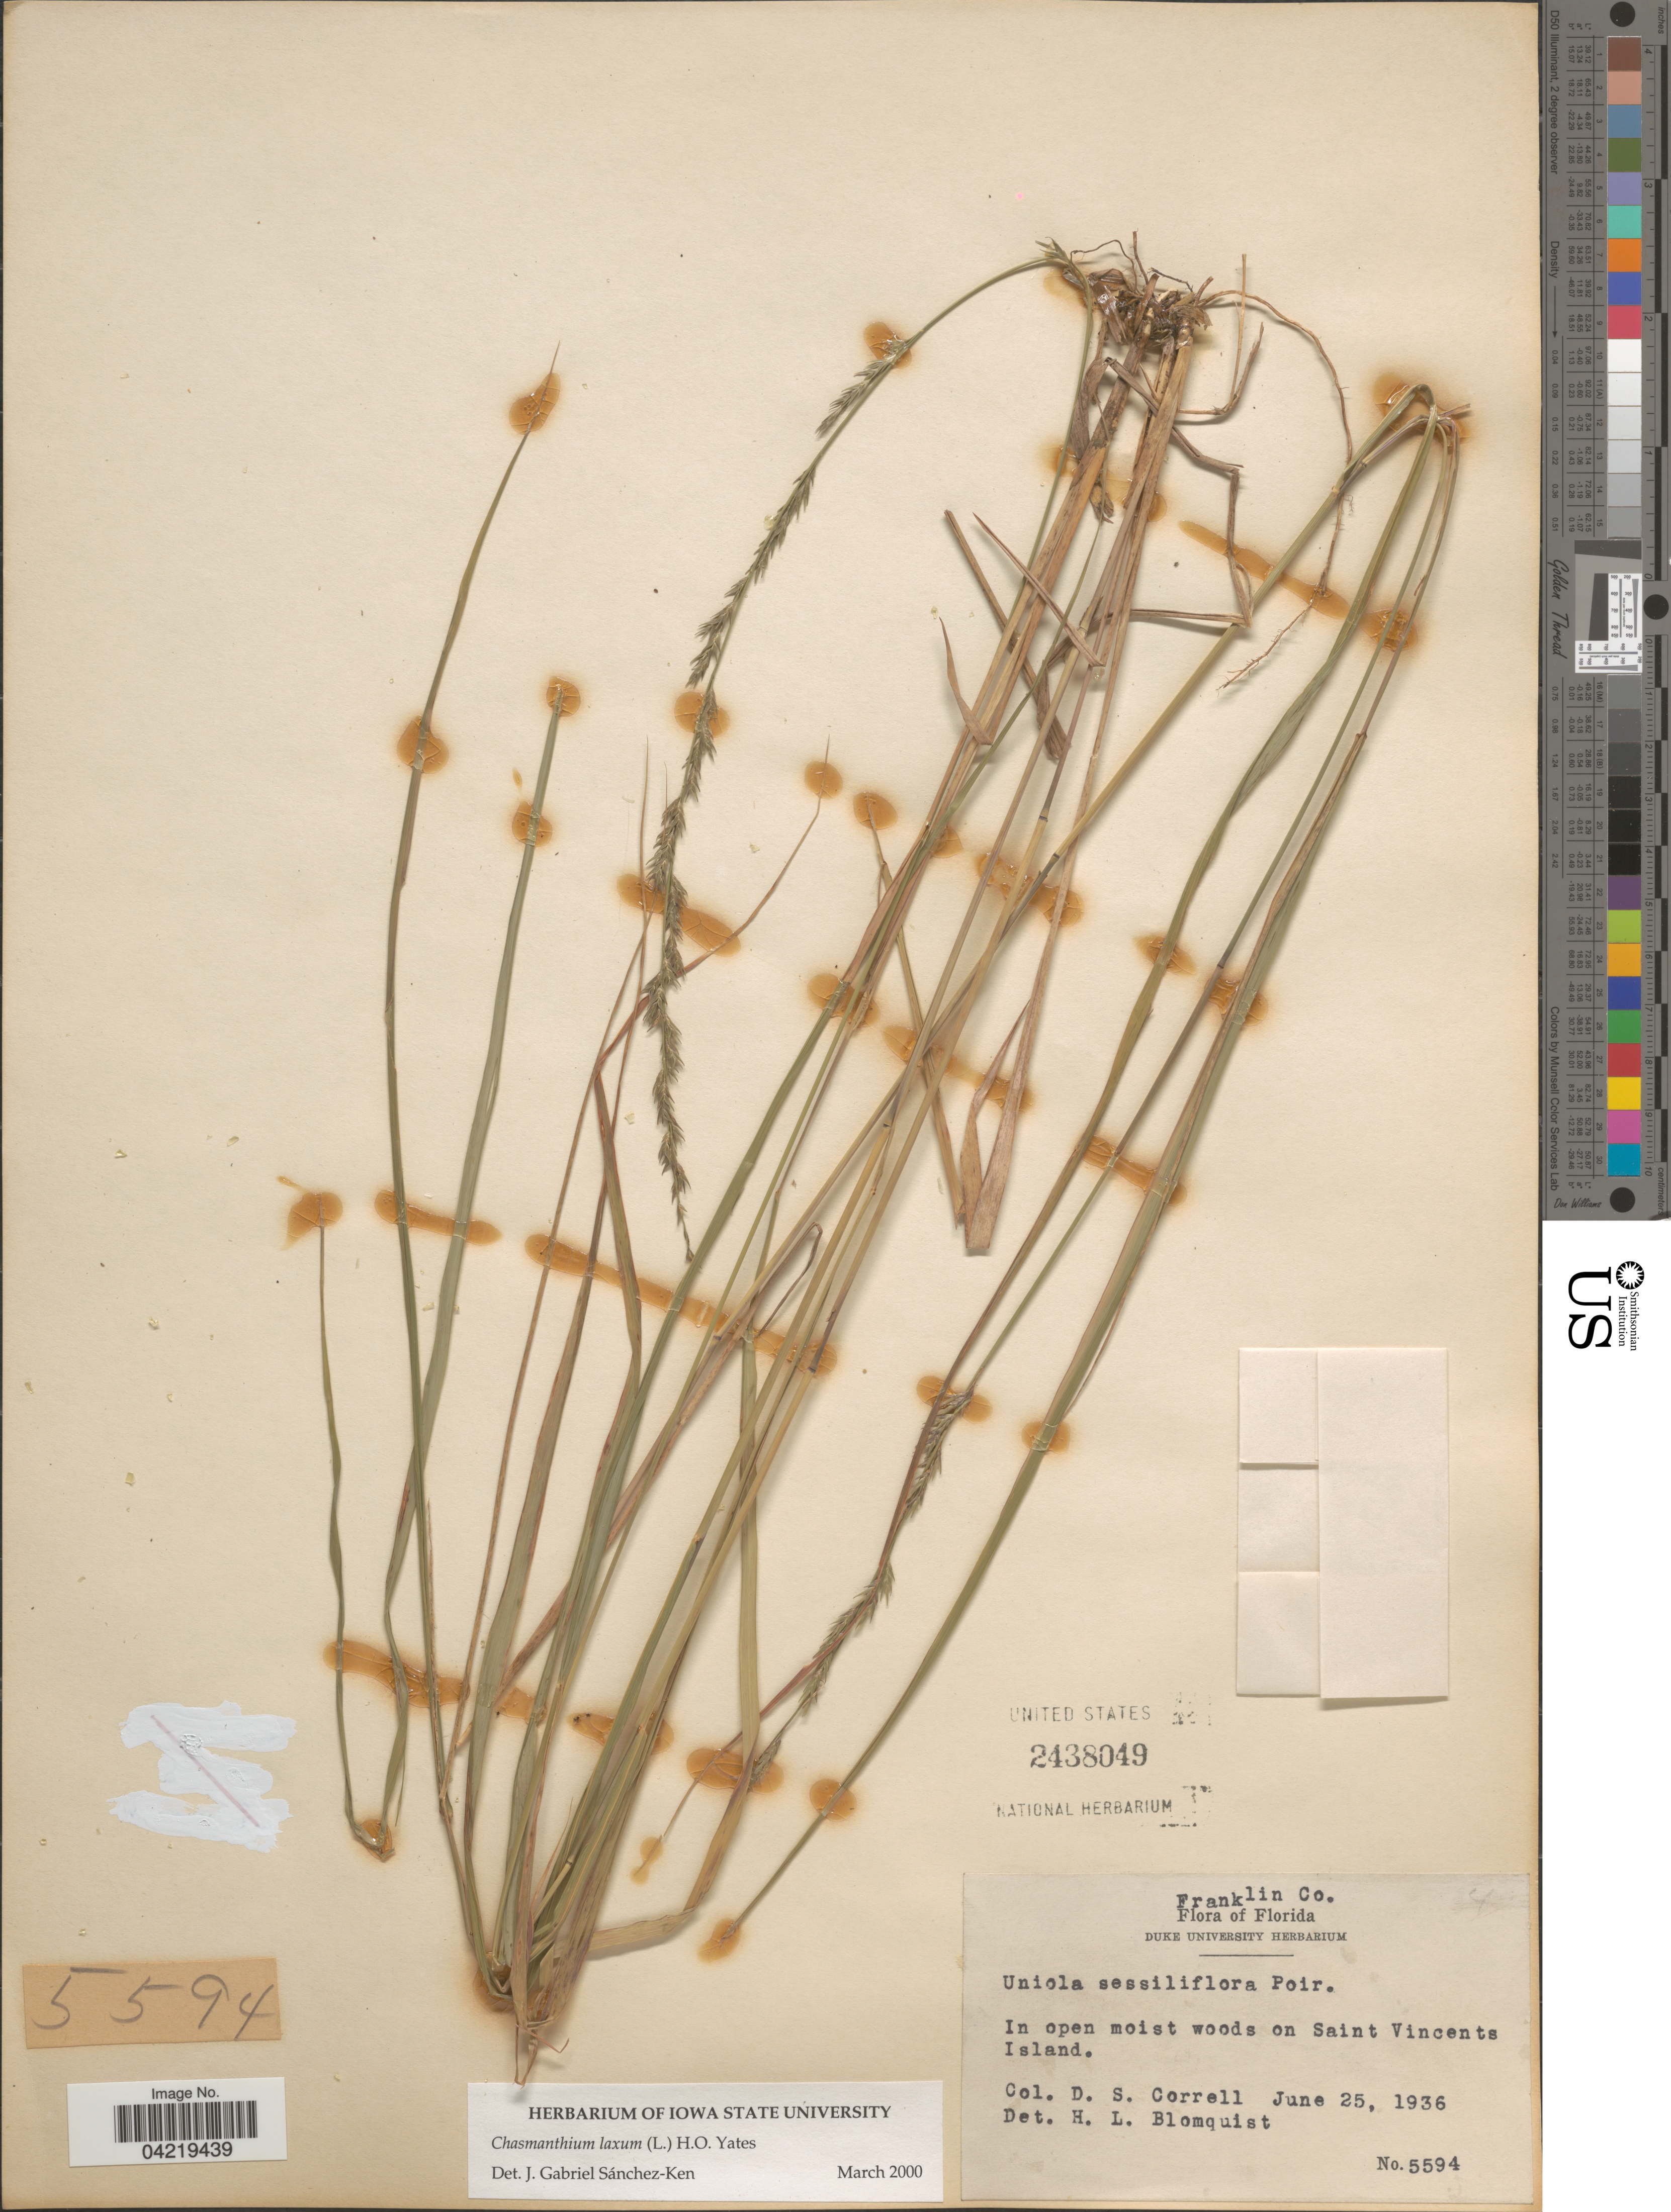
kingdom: Plantae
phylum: Tracheophyta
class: Liliopsida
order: Poales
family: Poaceae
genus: Chasmanthium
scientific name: Chasmanthium laxum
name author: (L.) H.O. Yates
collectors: D. S. Correll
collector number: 5594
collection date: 1936-06-25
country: United States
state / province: Florida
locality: Franklin Co. In open moist woods on Saint Vincents Island.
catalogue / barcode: US 2438049